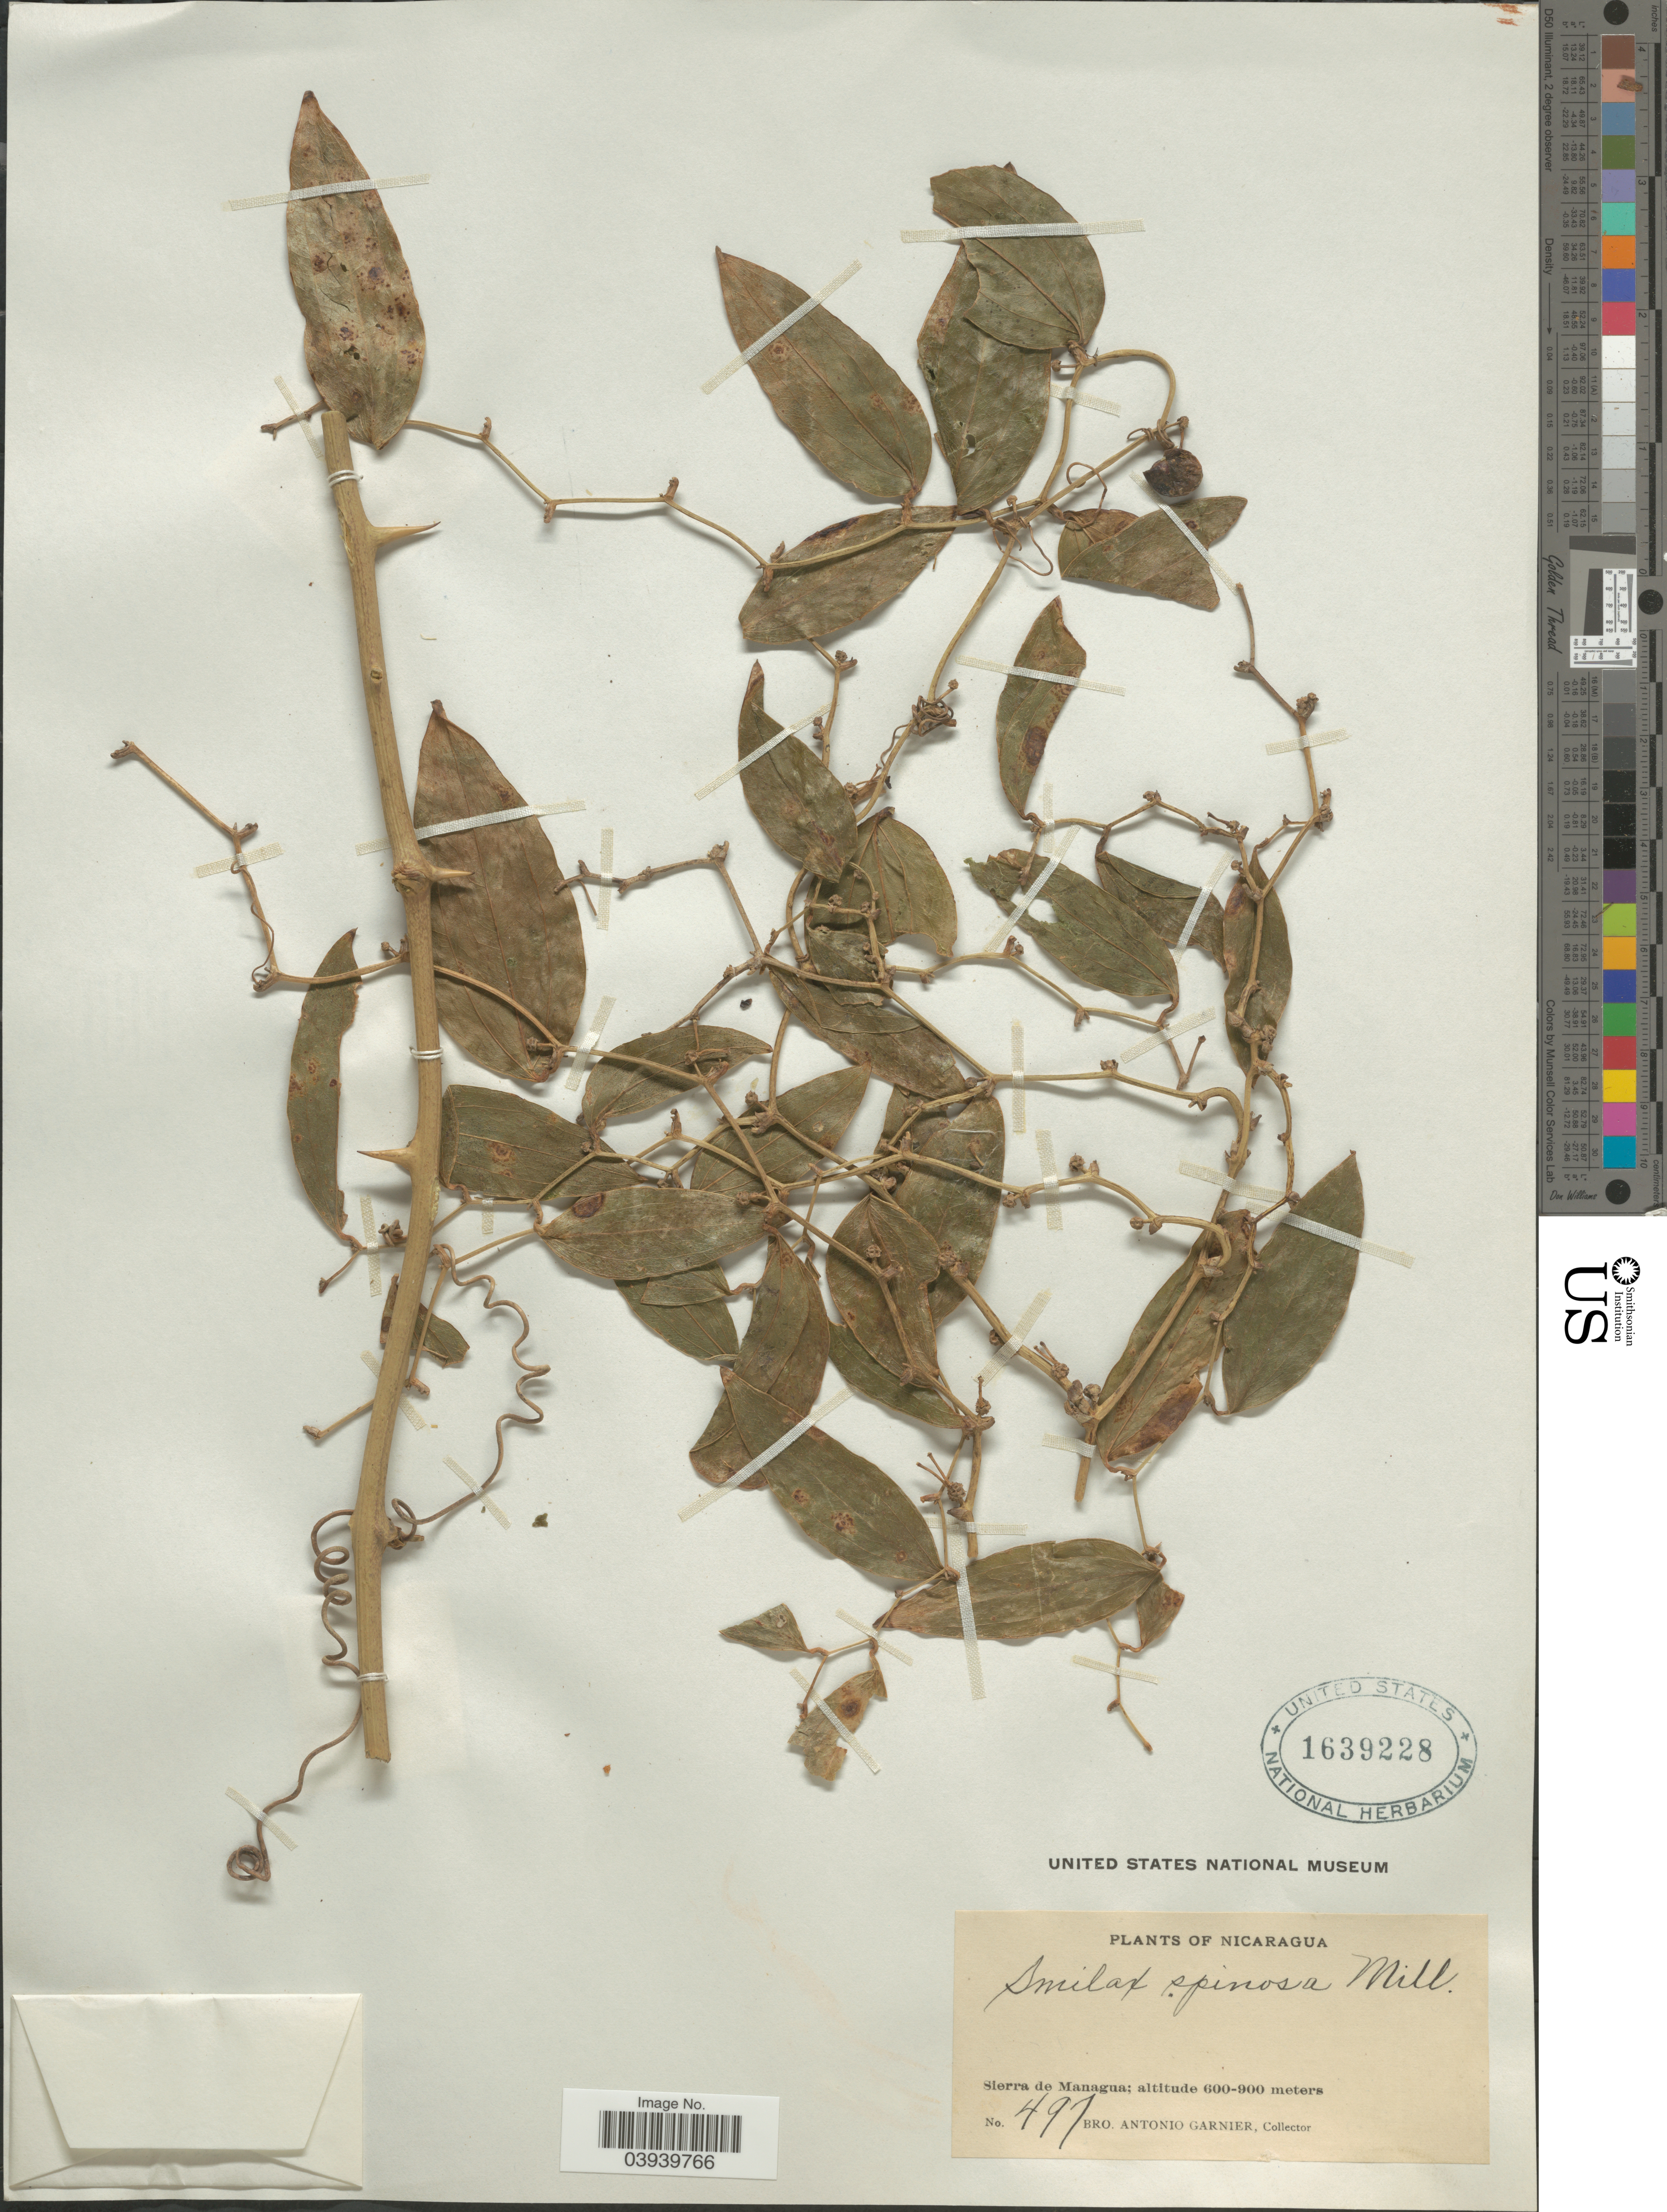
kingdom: Plantae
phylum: Tracheophyta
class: Liliopsida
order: Liliales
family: Smilacaceae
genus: Smilax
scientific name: Smilax spinosa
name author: Mill.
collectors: Bro. A. Garnier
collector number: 497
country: Nicaragua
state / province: Managua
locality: Sierra de Managua.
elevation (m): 600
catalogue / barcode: US 1639228